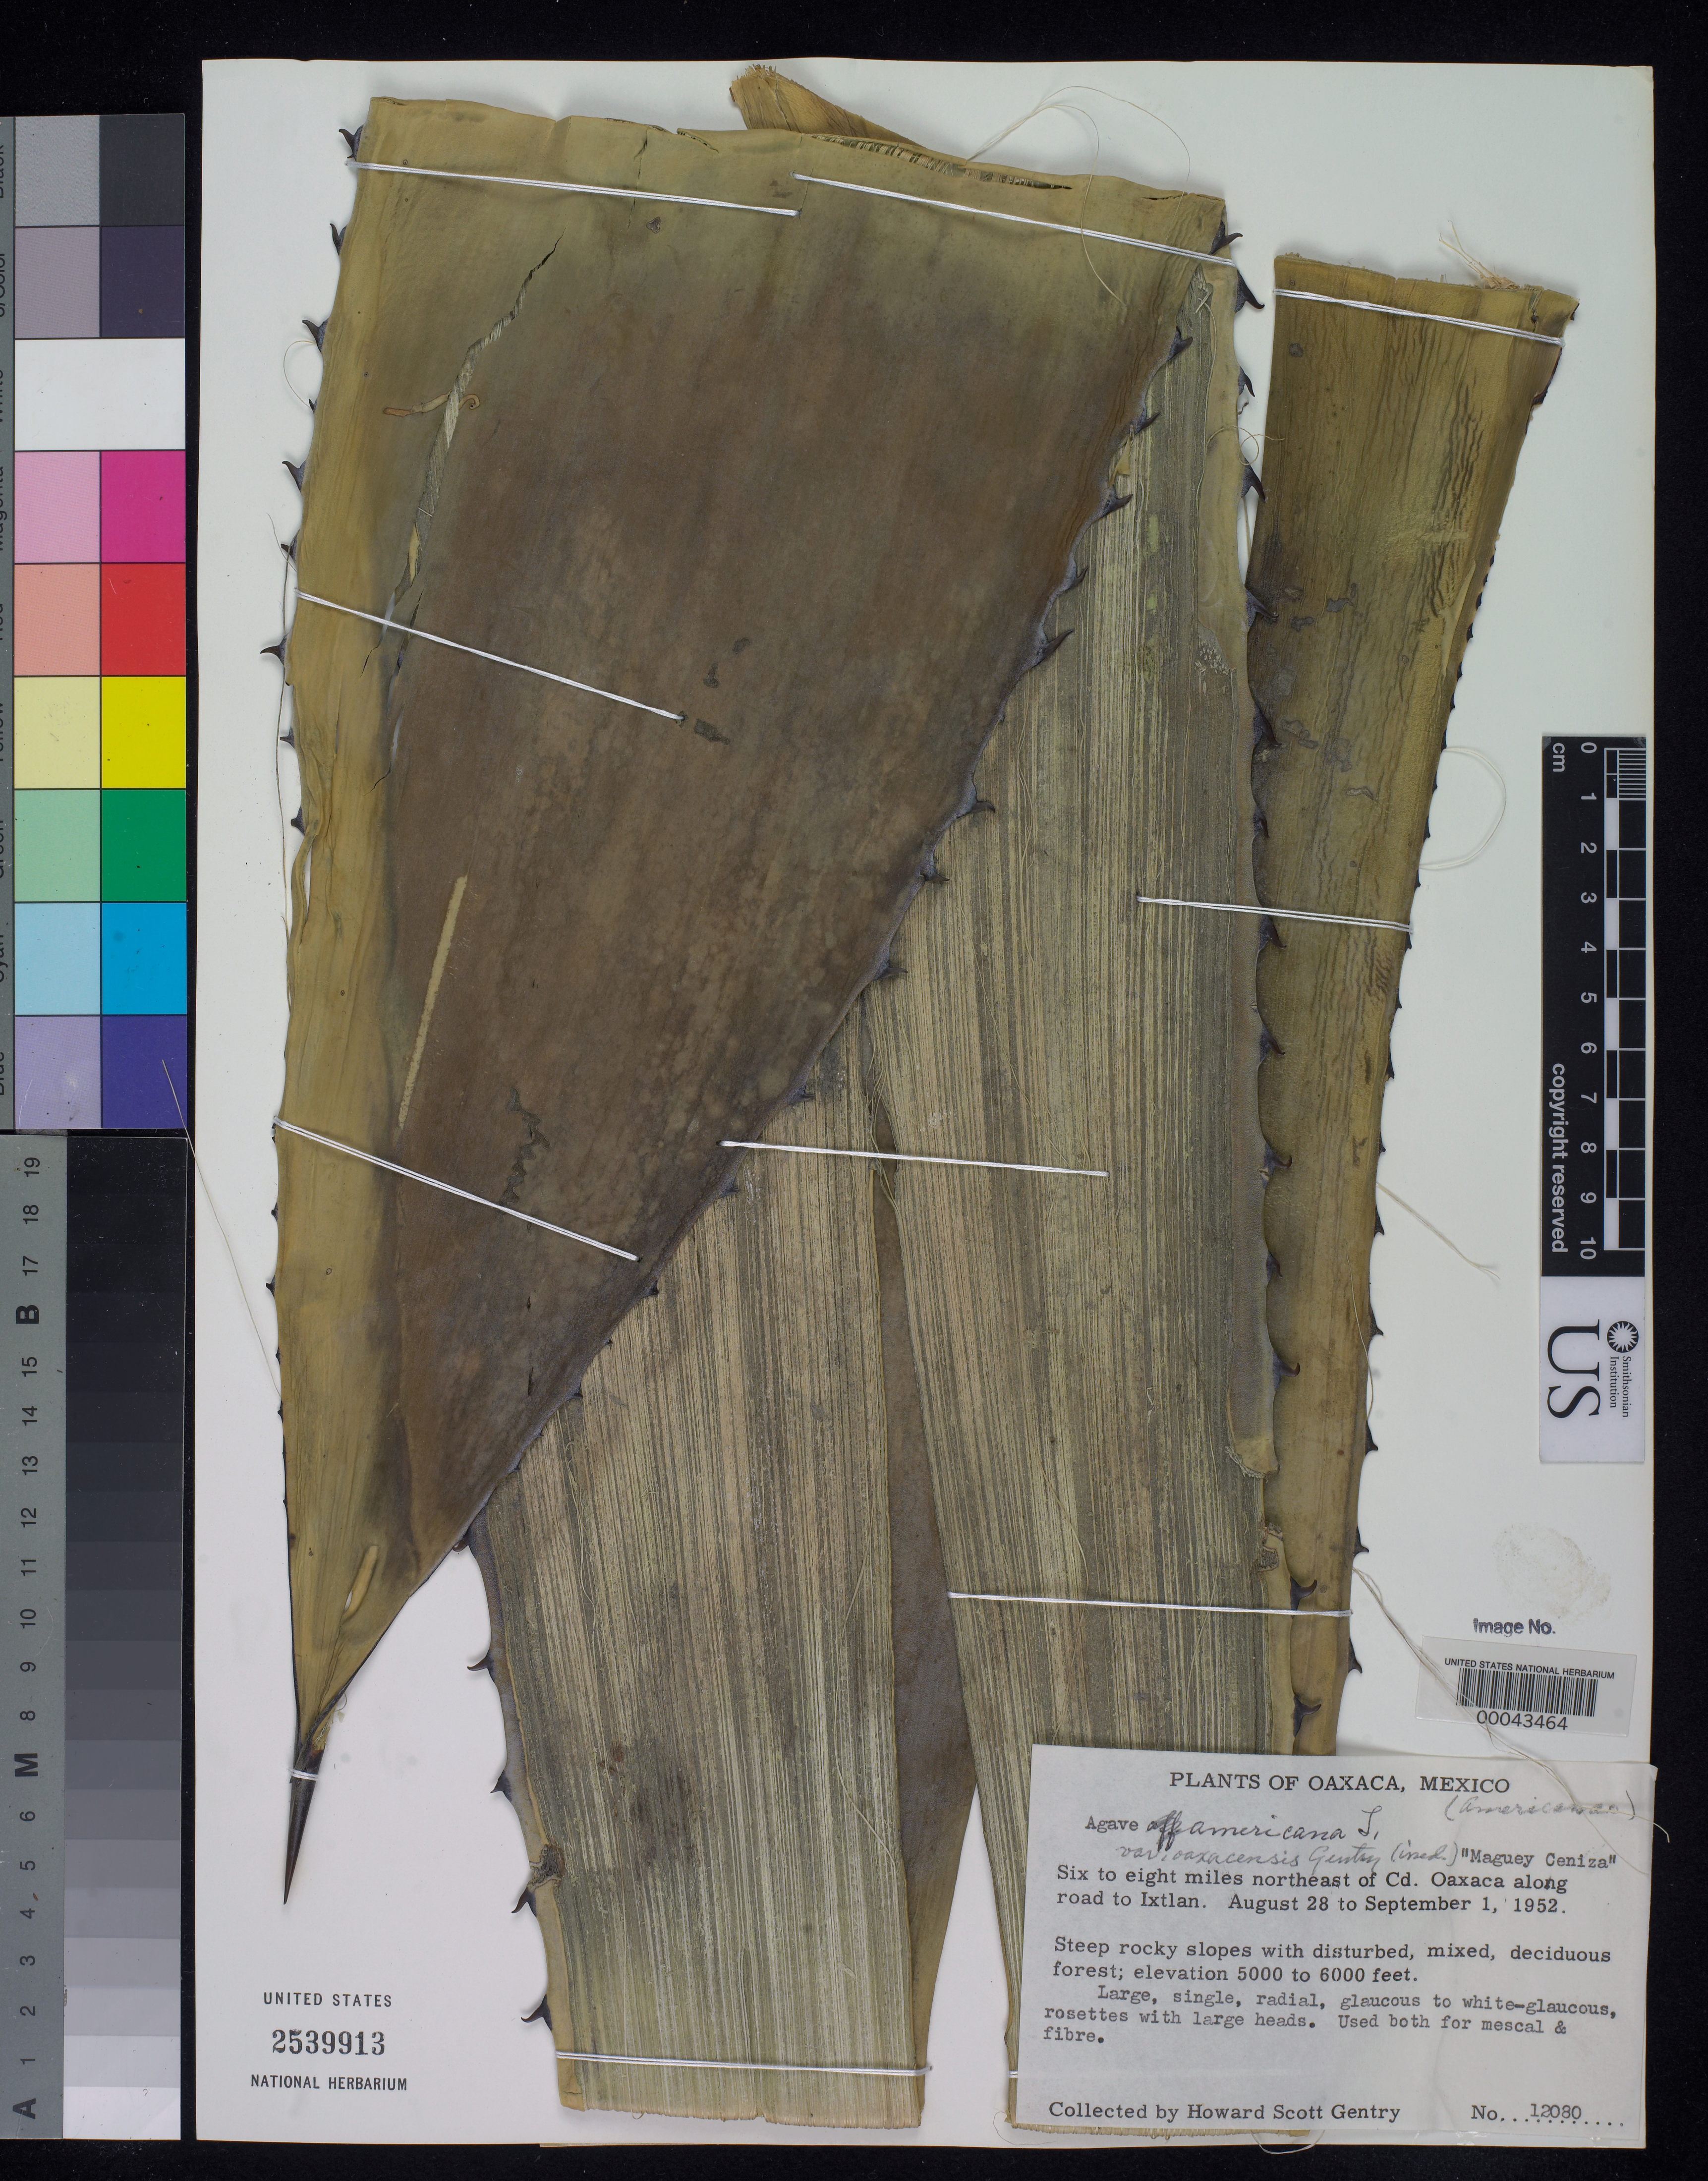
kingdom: Plantae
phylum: Tracheophyta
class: Liliopsida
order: Asparagales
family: Asparagaceae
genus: Agave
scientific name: Agave americana var. oaxacensis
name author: Gentry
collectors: H. S. Gentry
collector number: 12080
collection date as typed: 28 Aug 1952 to 01 Sep 1952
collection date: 1952-08-28/1952-09-01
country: Mexico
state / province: Oaxaca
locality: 6-8 mi NE of Cd. Oaxaca along road to Ixtlan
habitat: Steep rocky slopes with disturbed, mixed, deciduous forest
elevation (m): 1524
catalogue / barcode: US 2539913